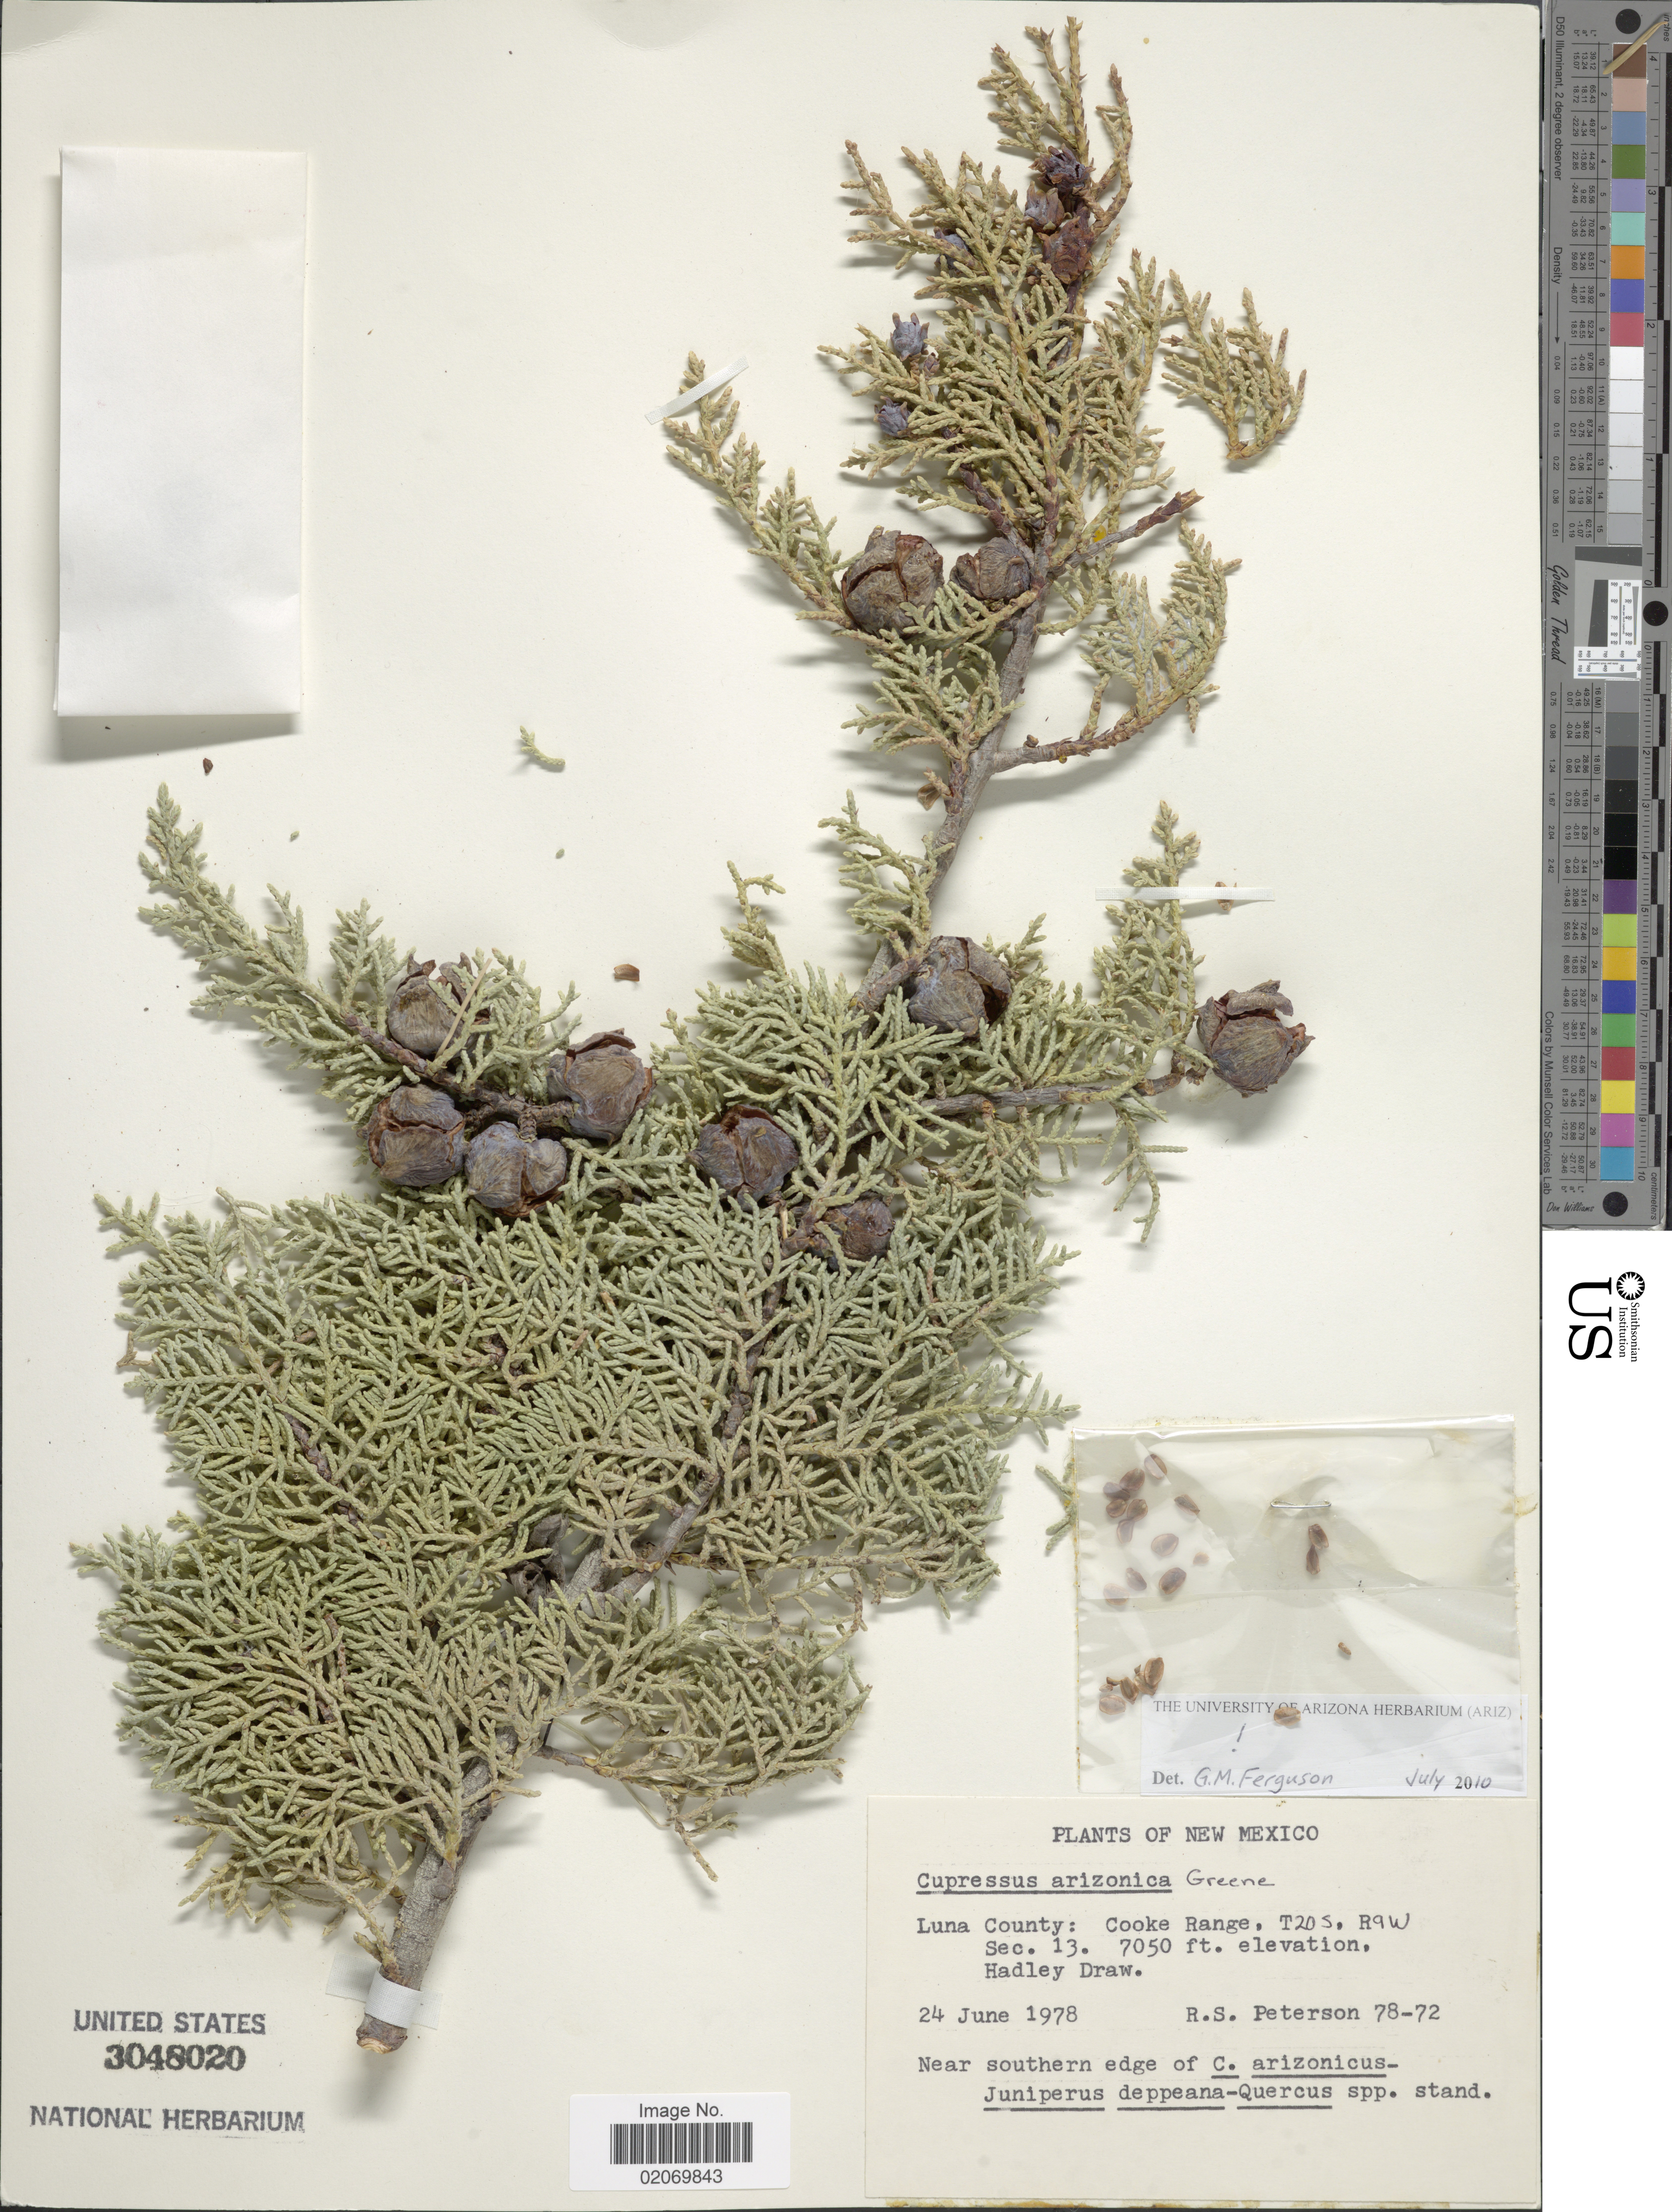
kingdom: Plantae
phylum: Tracheophyta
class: Pinopsida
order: Pinales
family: Cupressaceae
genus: Hesperocyparis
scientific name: Hesperocyparis arizonica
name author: (Greene) Bartel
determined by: (US) Smithsonian Institution - National Museum of Natural History - Department of Botany (UNITED STATES)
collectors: R. S. Peterson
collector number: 78-72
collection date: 1978-06-24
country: United States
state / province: New Mexico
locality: Luna County: Cooke Range, T20S, R9W Sec. 13, Hadley Draw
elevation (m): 2149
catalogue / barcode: US 3048020